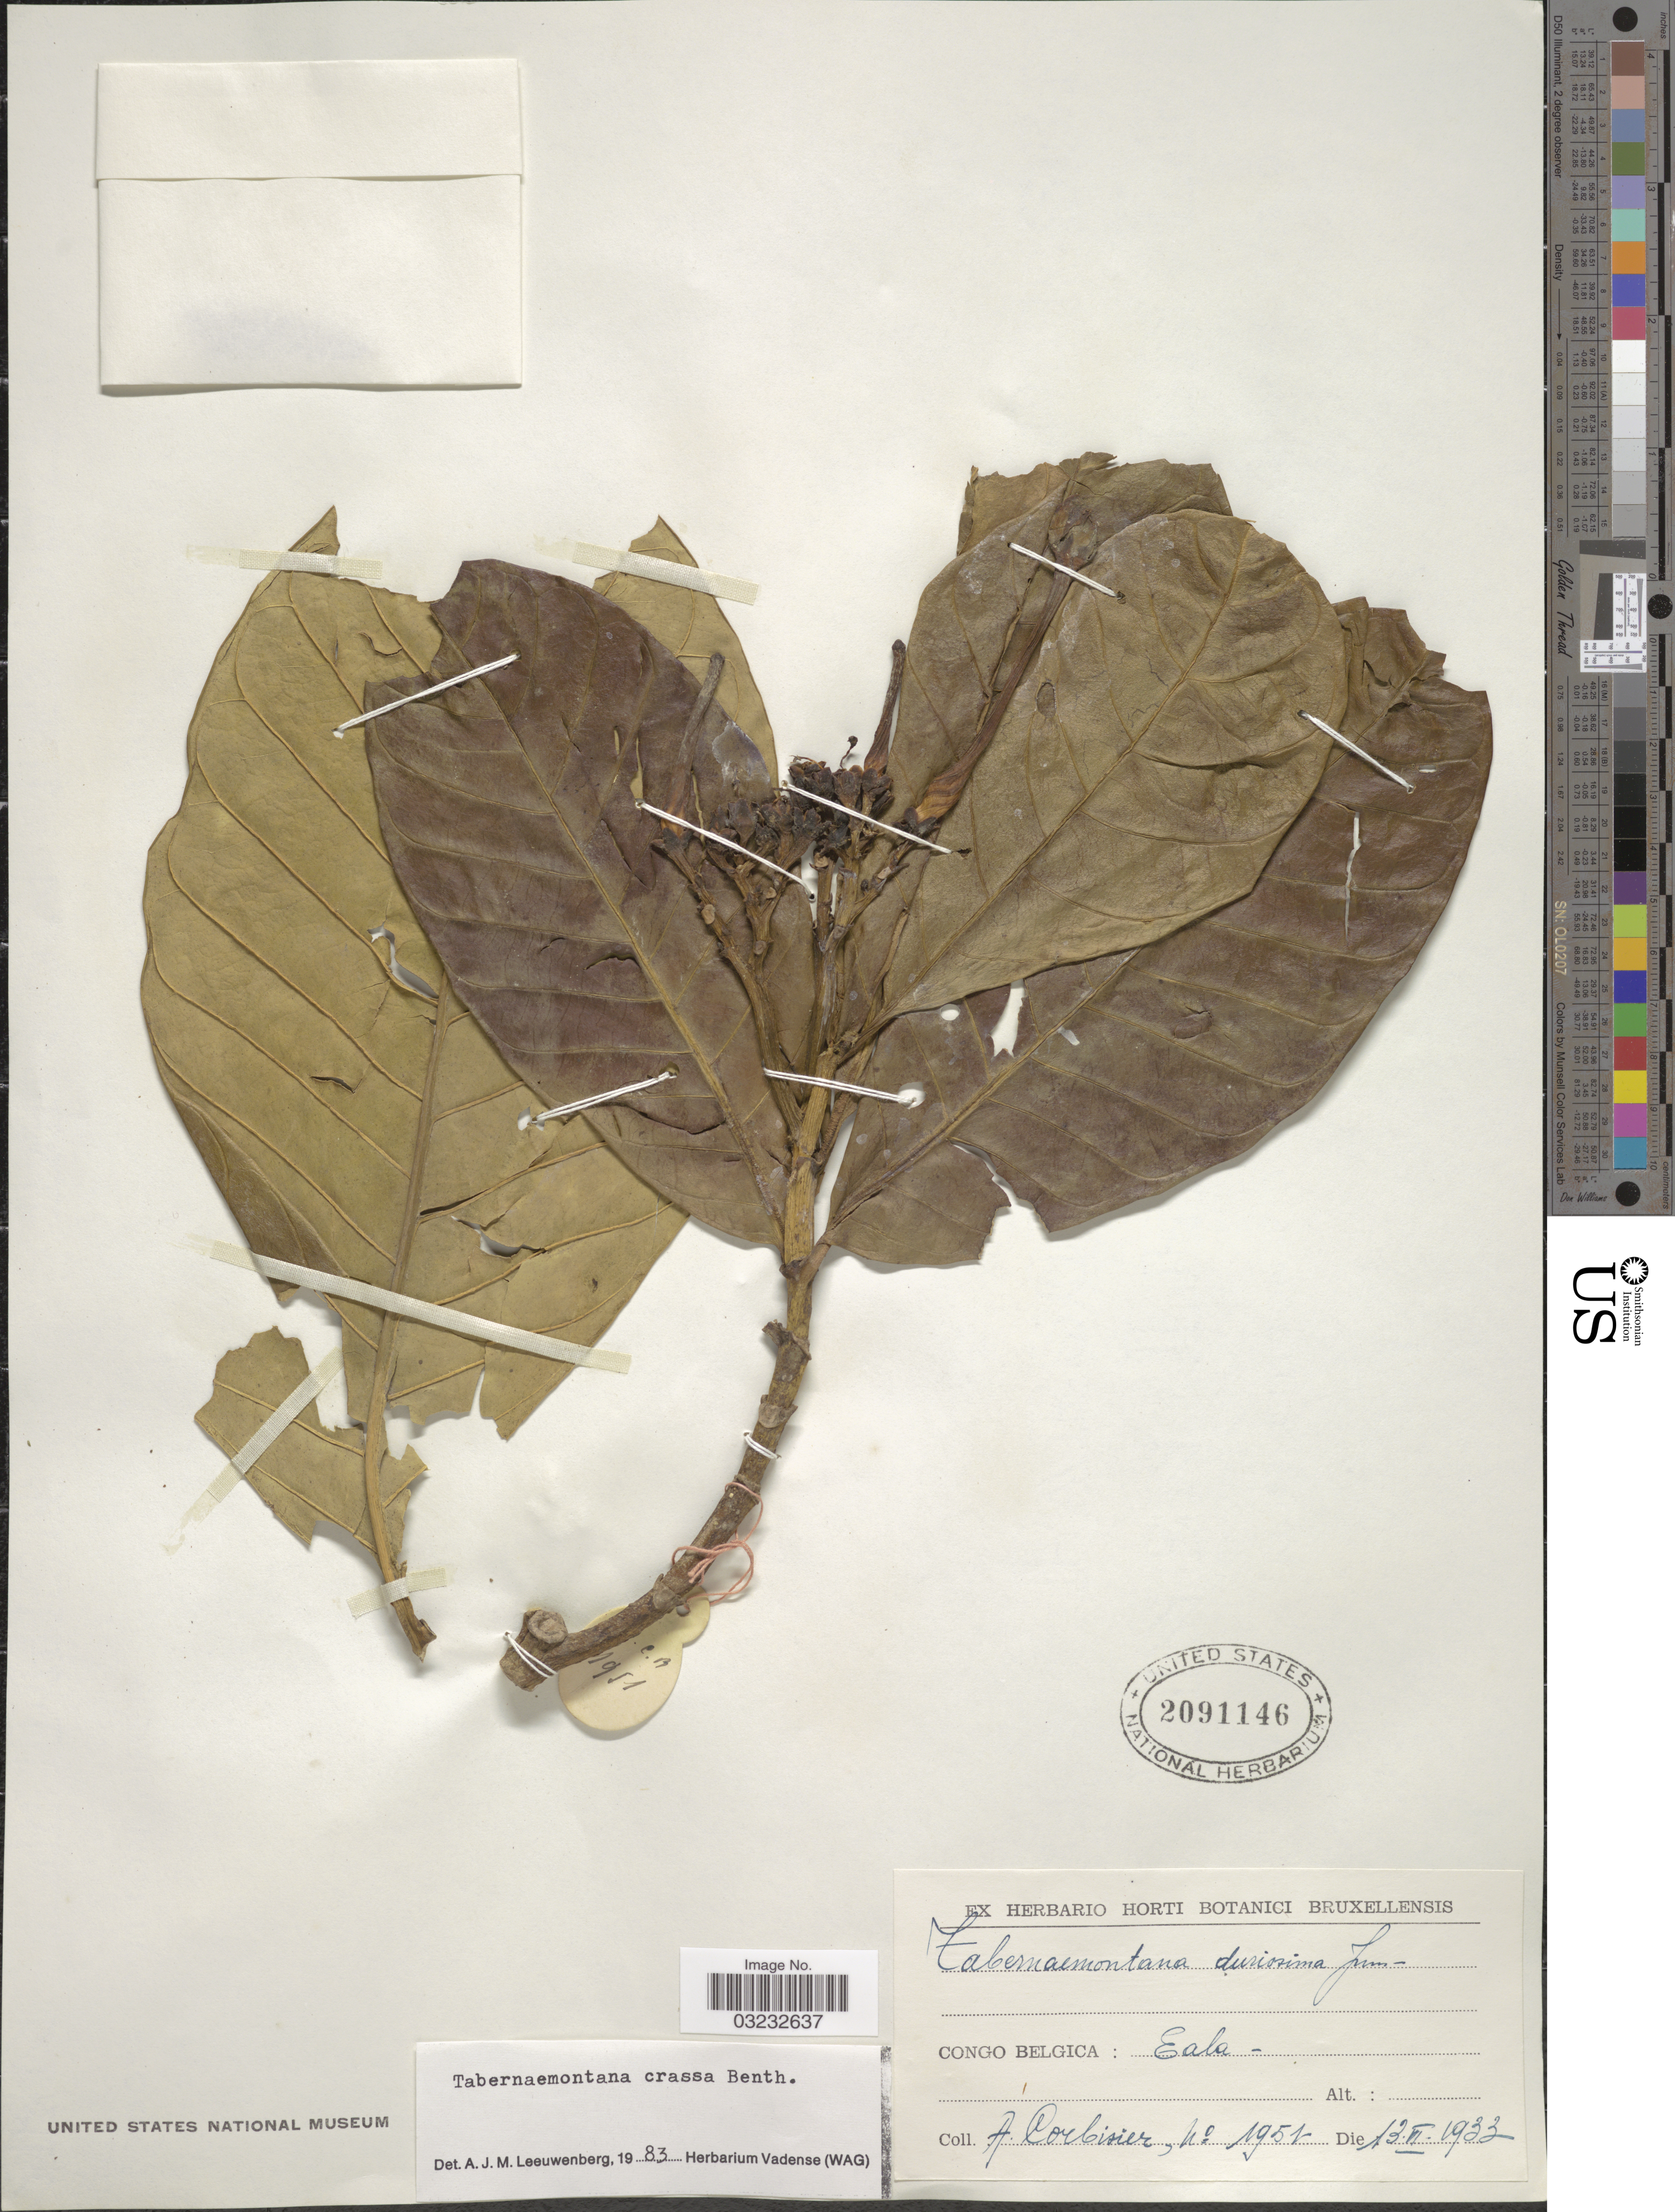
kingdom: Plantae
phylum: Tracheophyta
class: Magnoliopsida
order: Gentianales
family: Apocynaceae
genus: Tabernaemontana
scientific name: Tabernaemontana crassa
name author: Benth.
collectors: A. Corbisier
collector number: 1951*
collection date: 1933-06-13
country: Congo, Democratic Republic of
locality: Congo Belgica: Eala.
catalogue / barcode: US 2091146